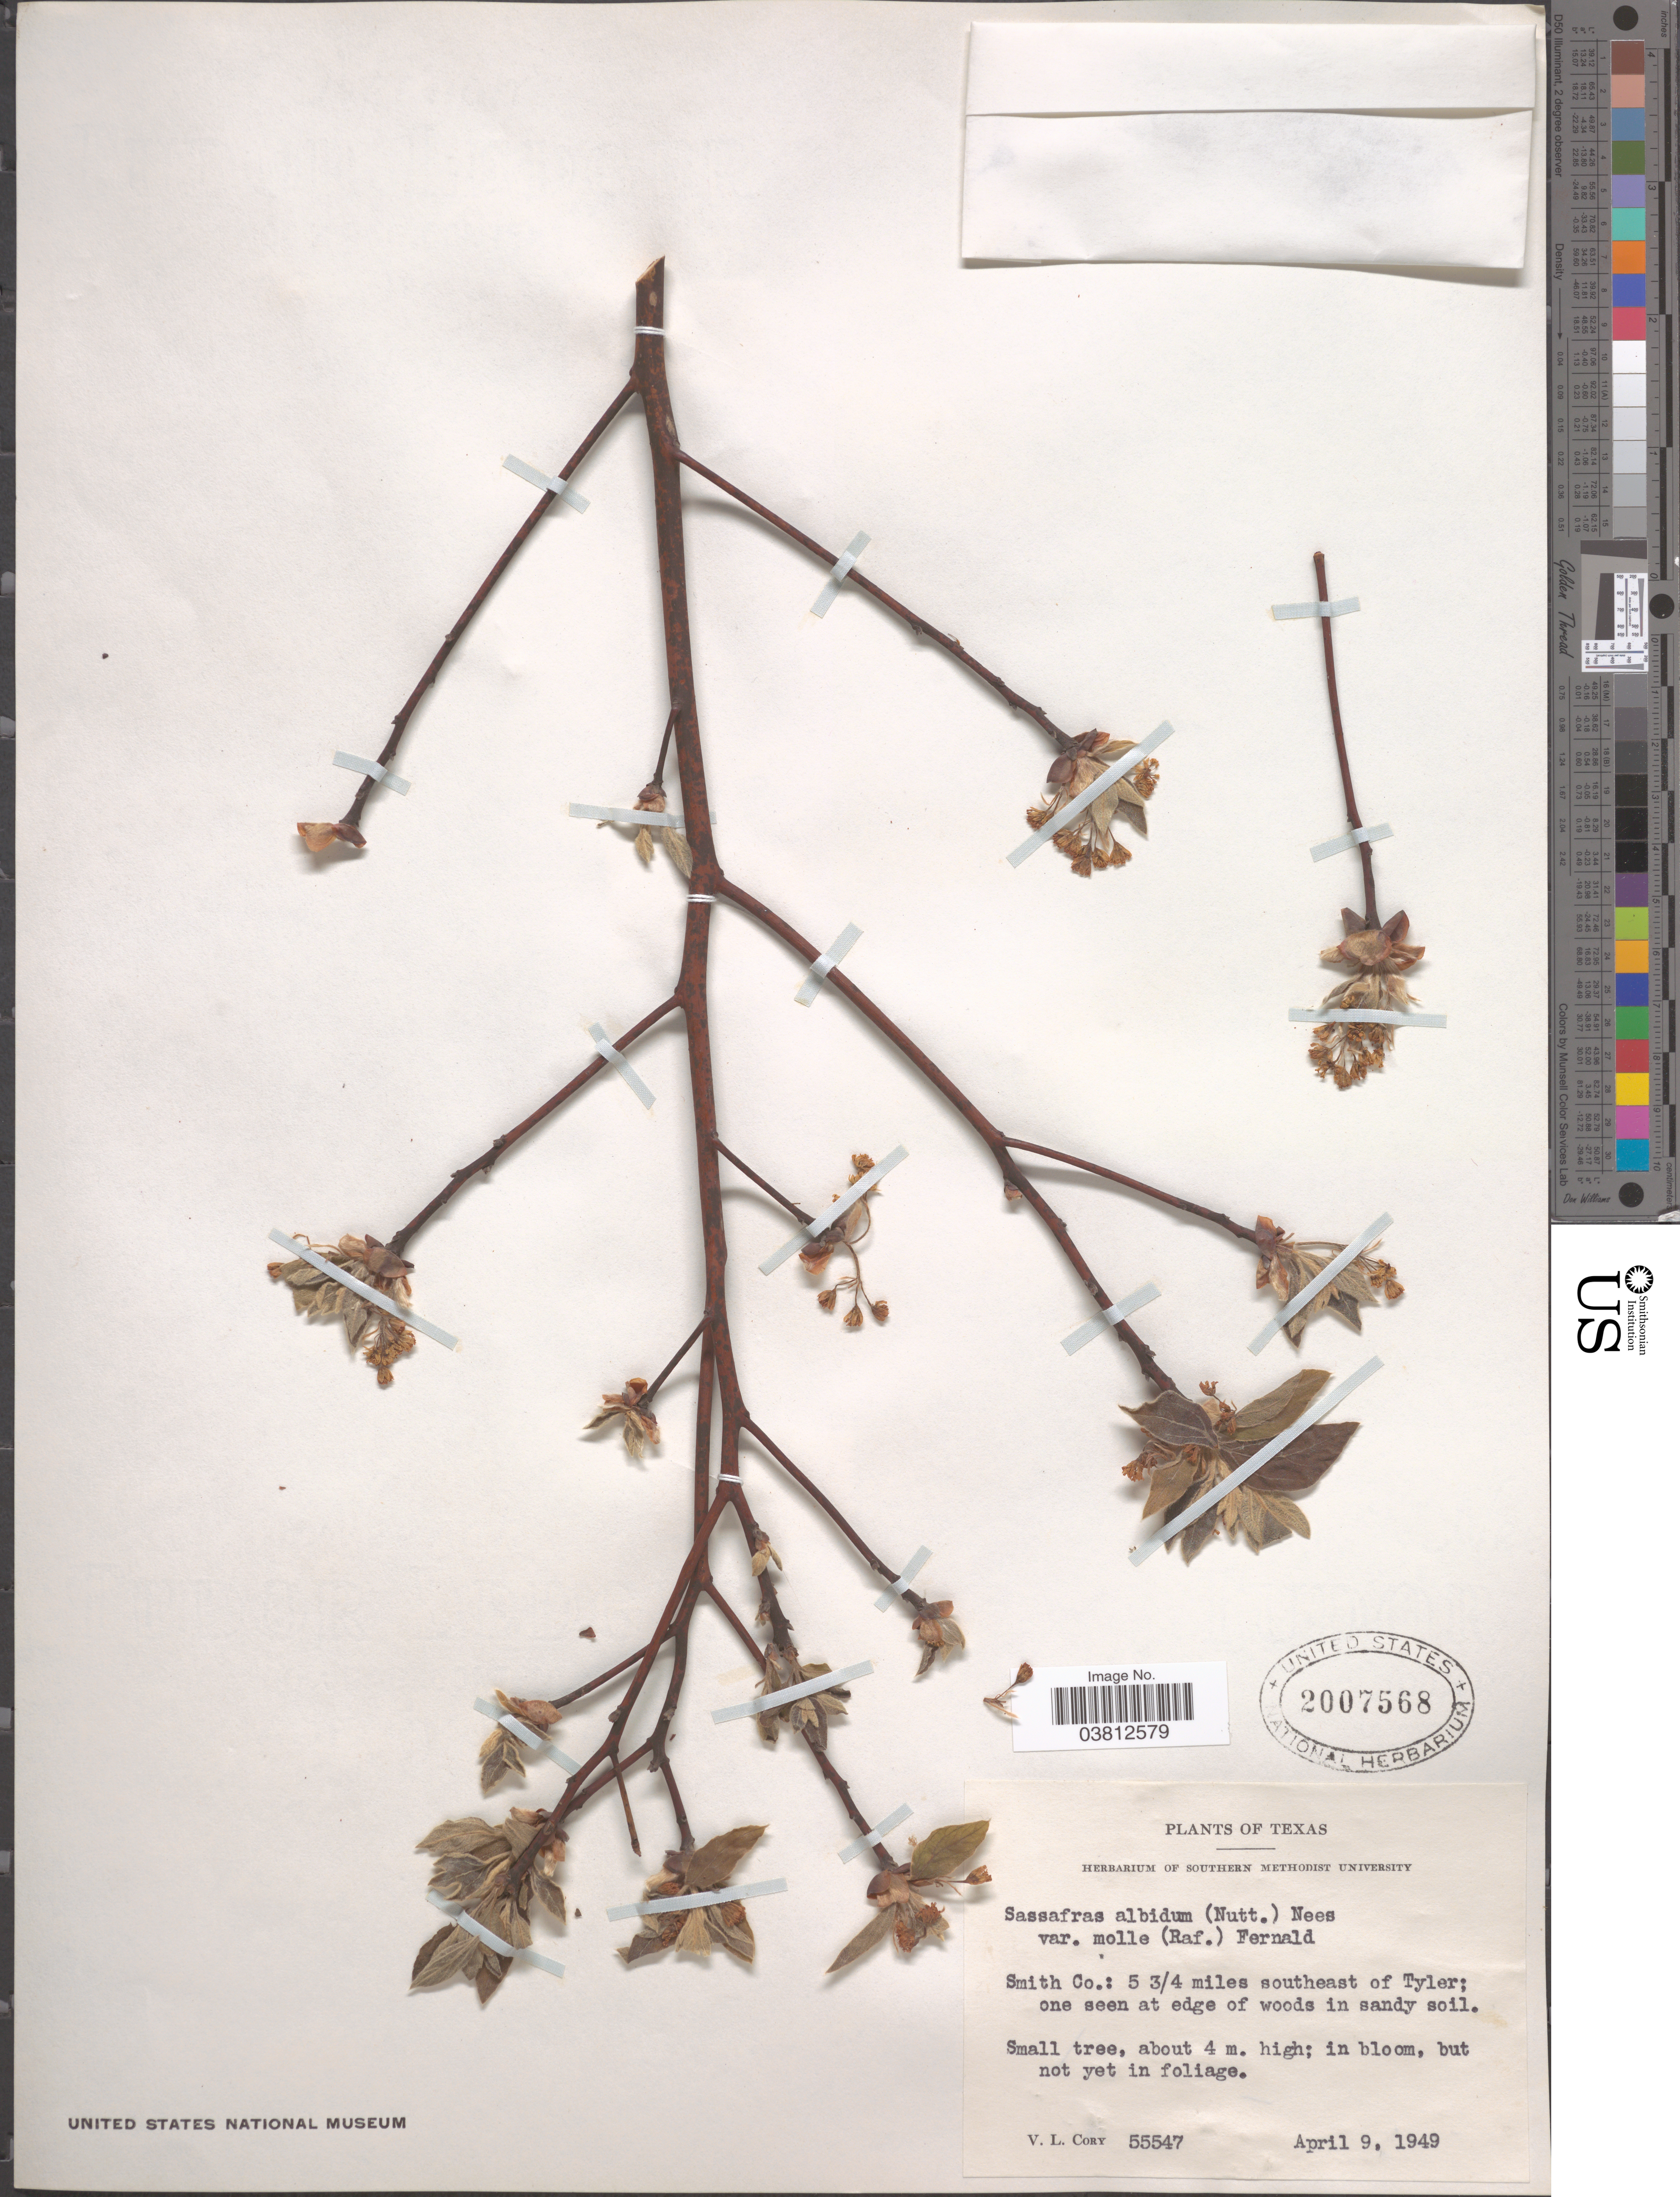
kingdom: Plantae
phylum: Tracheophyta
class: Magnoliopsida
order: Laurales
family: Lauraceae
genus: Sassafras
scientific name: Sassafras albidum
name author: (Nutt.) Nees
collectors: V. Cory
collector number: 55547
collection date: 1949-04-09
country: United States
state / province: Texas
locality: Smith Co: 5¾ miles southeast of Tyler.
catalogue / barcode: US 2007568